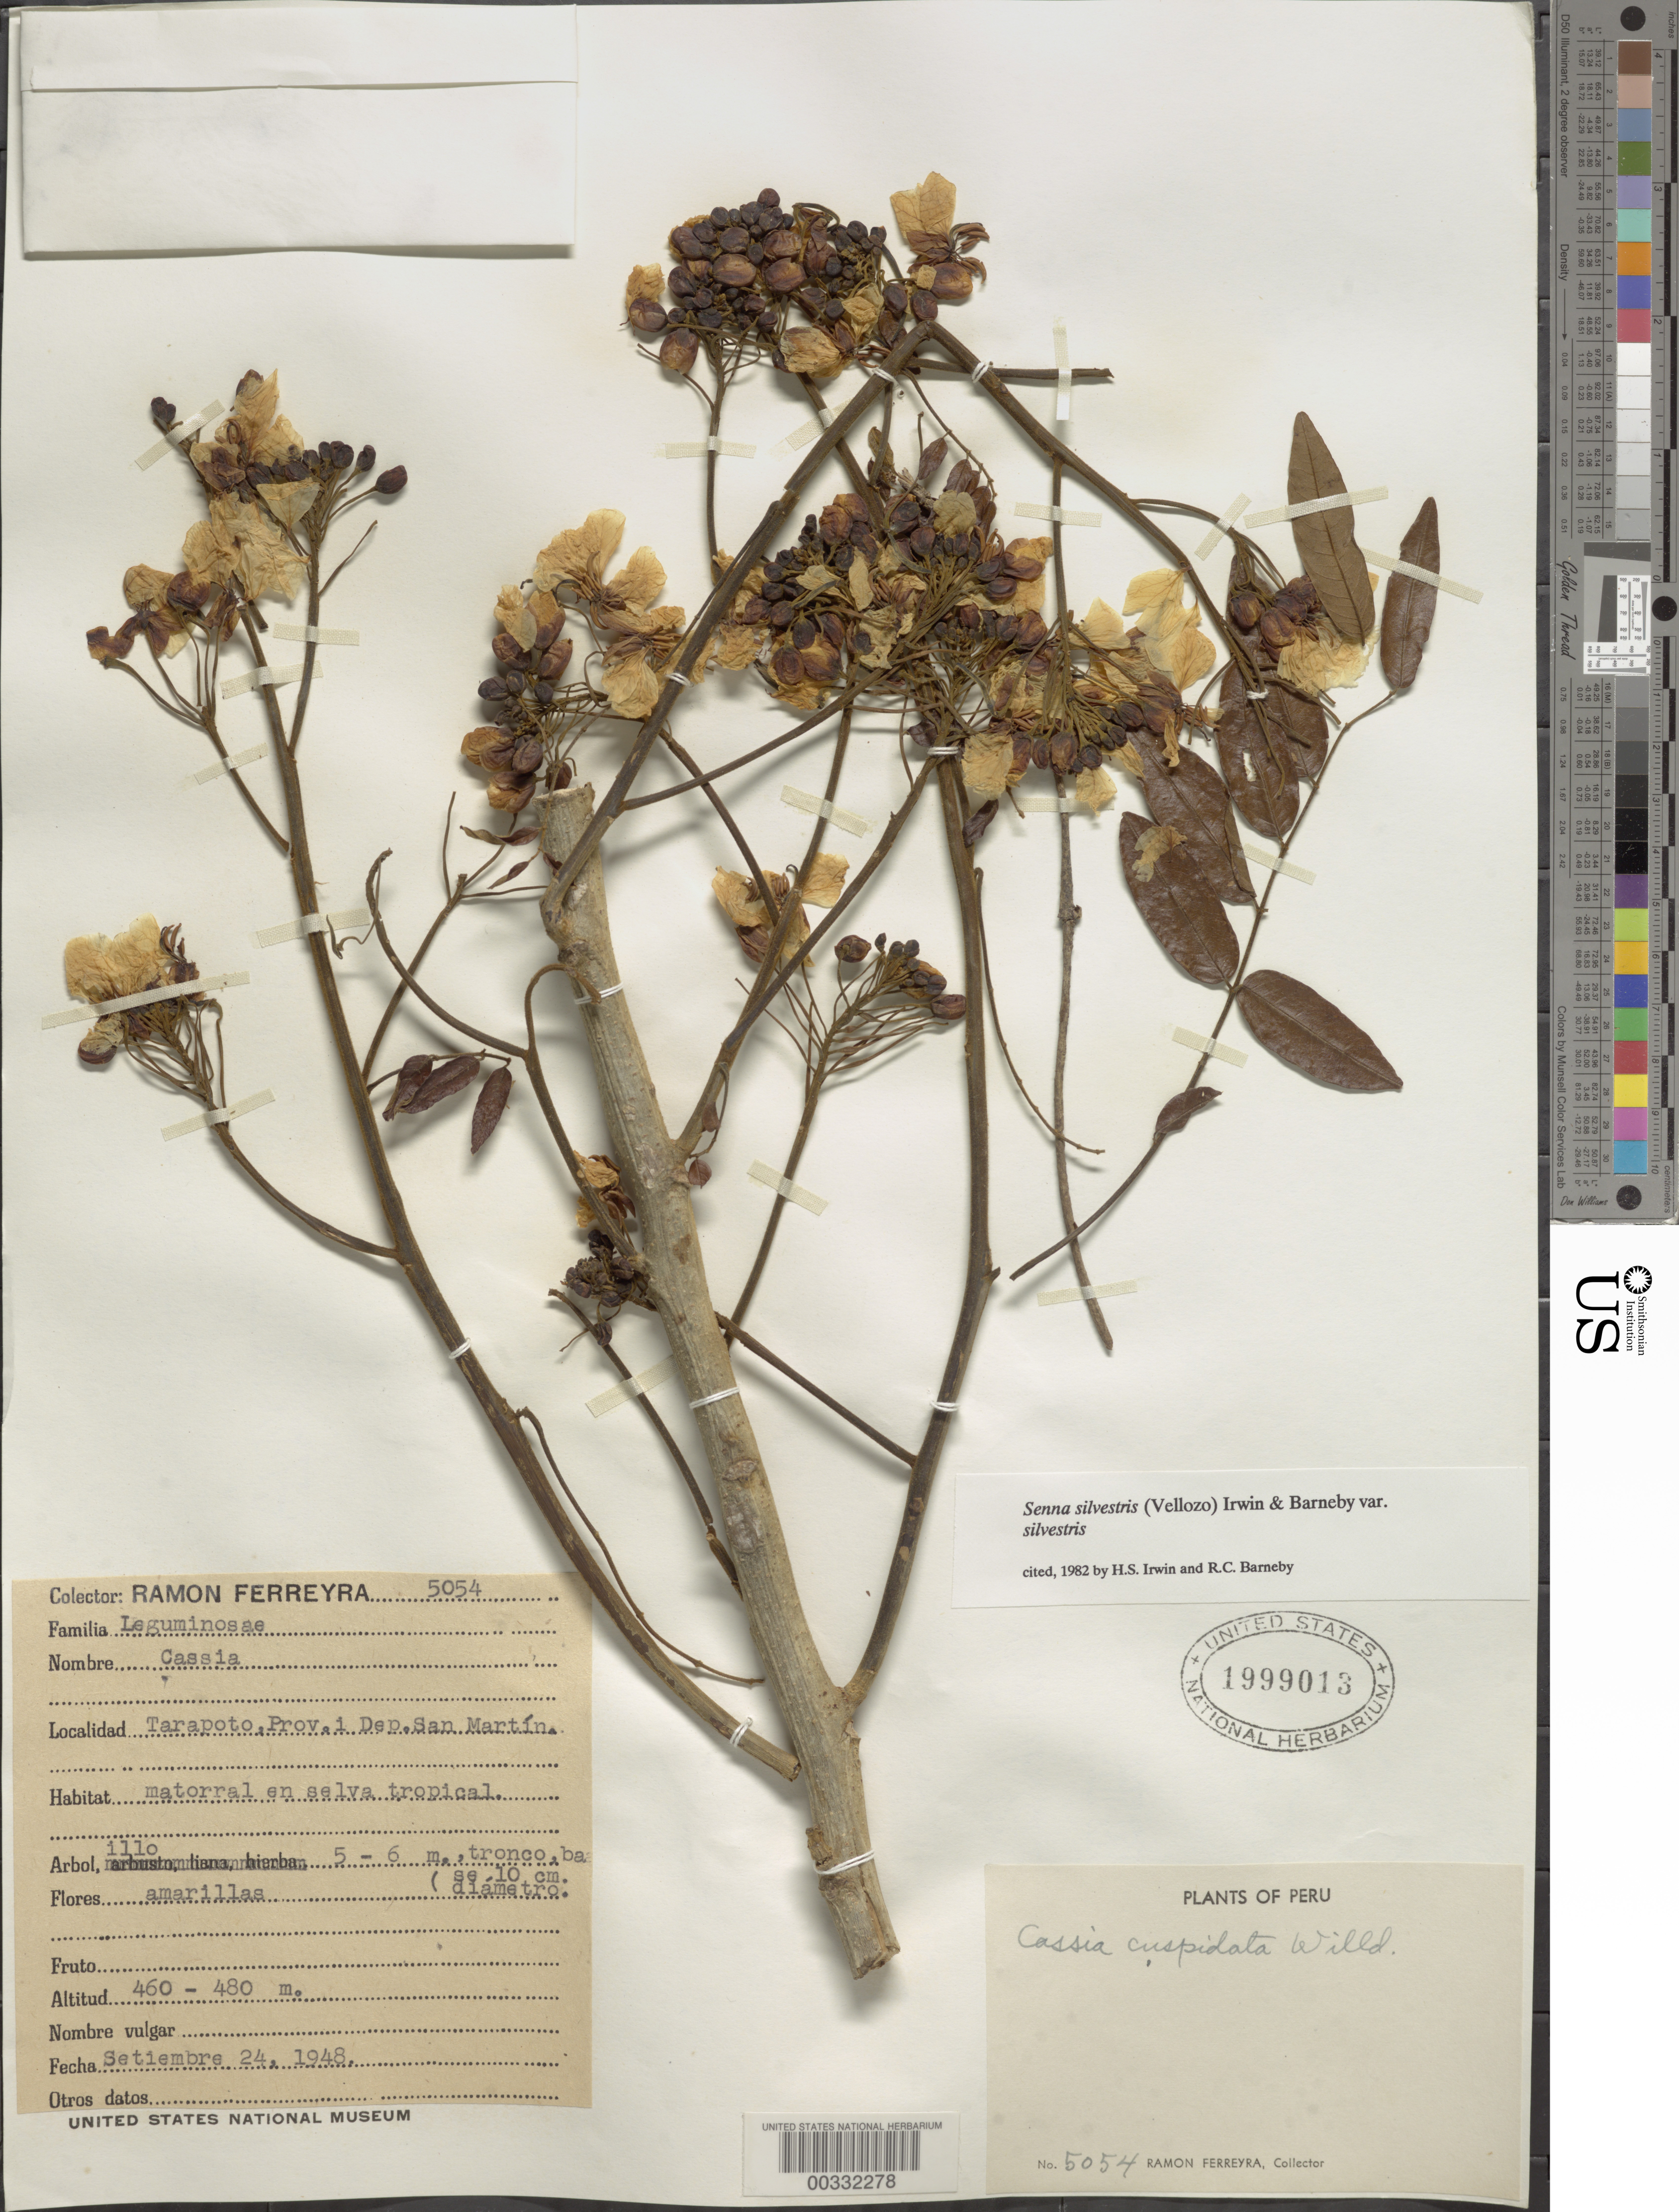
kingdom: Plantae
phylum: Tracheophyta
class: Magnoliopsida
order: Fabales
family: Fabaceae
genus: Senna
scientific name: Senna silvestris var. silvestris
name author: (Vell.) H.S. Irwin & Barneby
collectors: R. A. Ferreyra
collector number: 5054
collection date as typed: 24 Sep 1948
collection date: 1948-09-24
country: Peru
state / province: San Martín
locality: Tarapoto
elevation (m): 460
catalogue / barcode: US 1999013